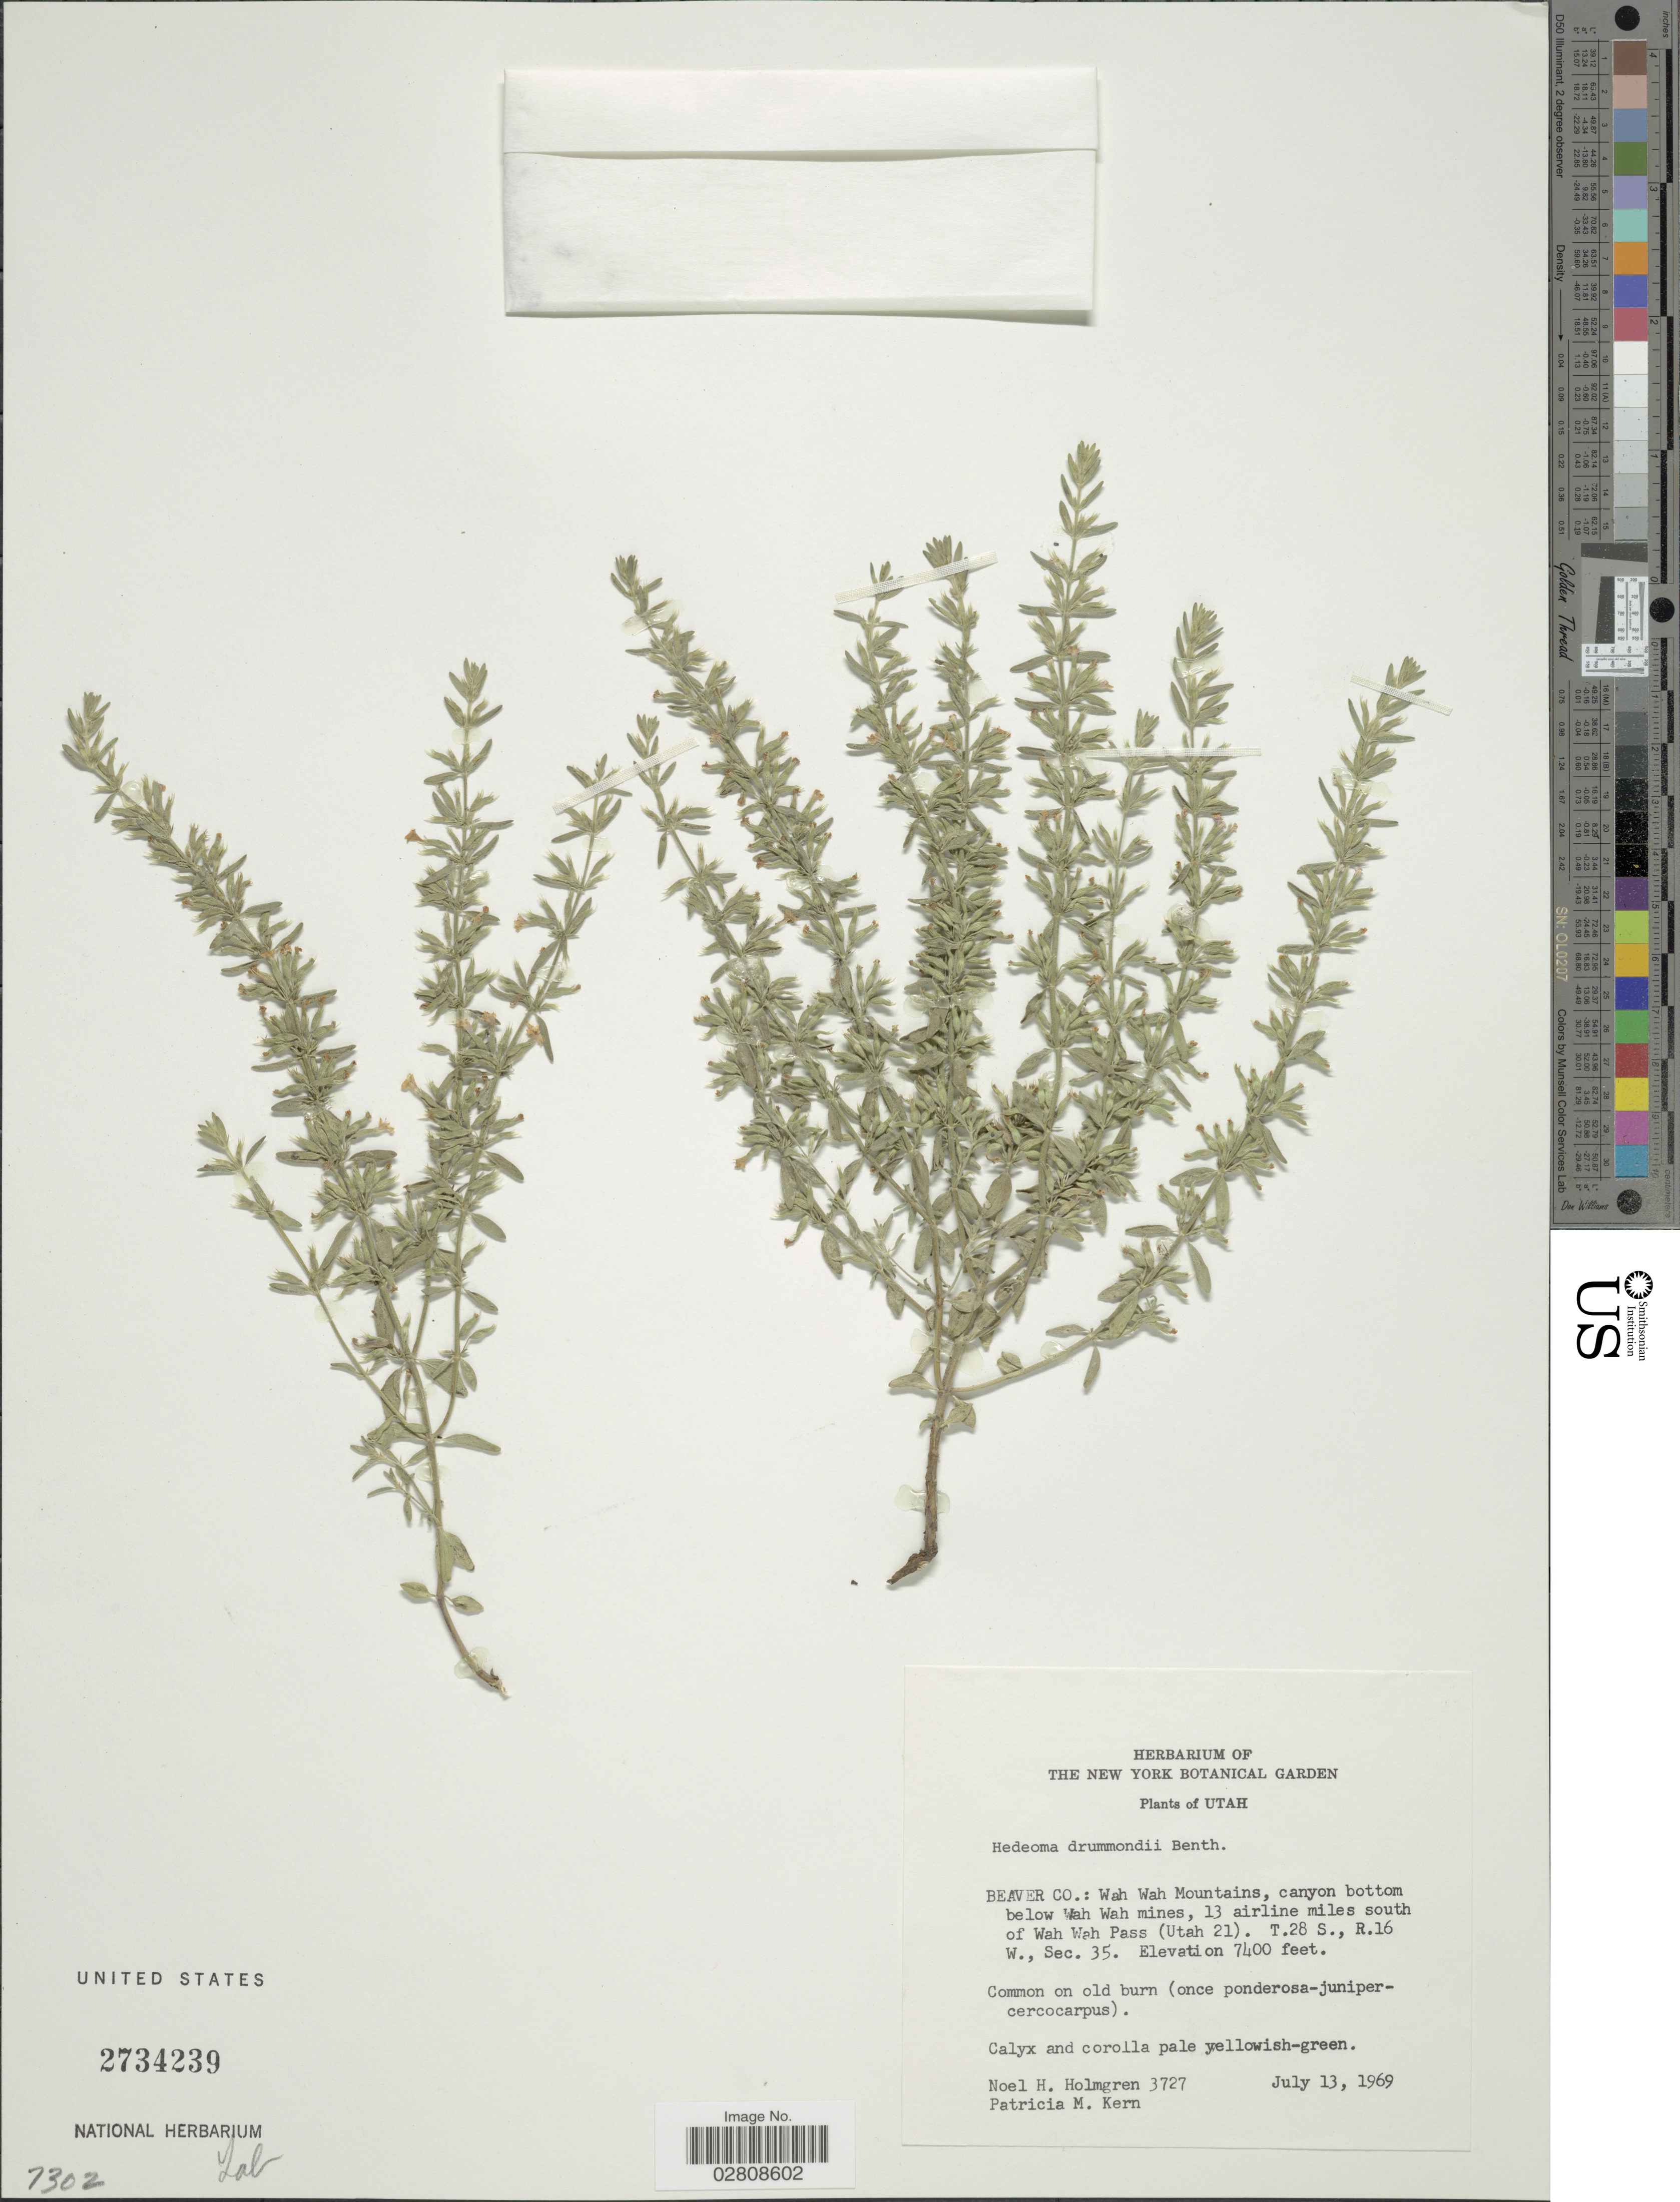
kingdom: Plantae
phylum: Tracheophyta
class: Magnoliopsida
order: Lamiales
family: Lamiaceae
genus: Hedeoma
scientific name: Hedeoma drummondii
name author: Benth.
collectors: N. H. Holmgren & P. M. Kern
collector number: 3727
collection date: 1969-07-13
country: United States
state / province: Utah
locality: Beaver Co.: Wah Wah Mountains, canyon bottom below Wah Wah mines, 13 airline miles south of Wah Wah Pass (Utah 21). T.28 S., R.16 W., Sec. 35.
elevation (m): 2256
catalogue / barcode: US 2734239